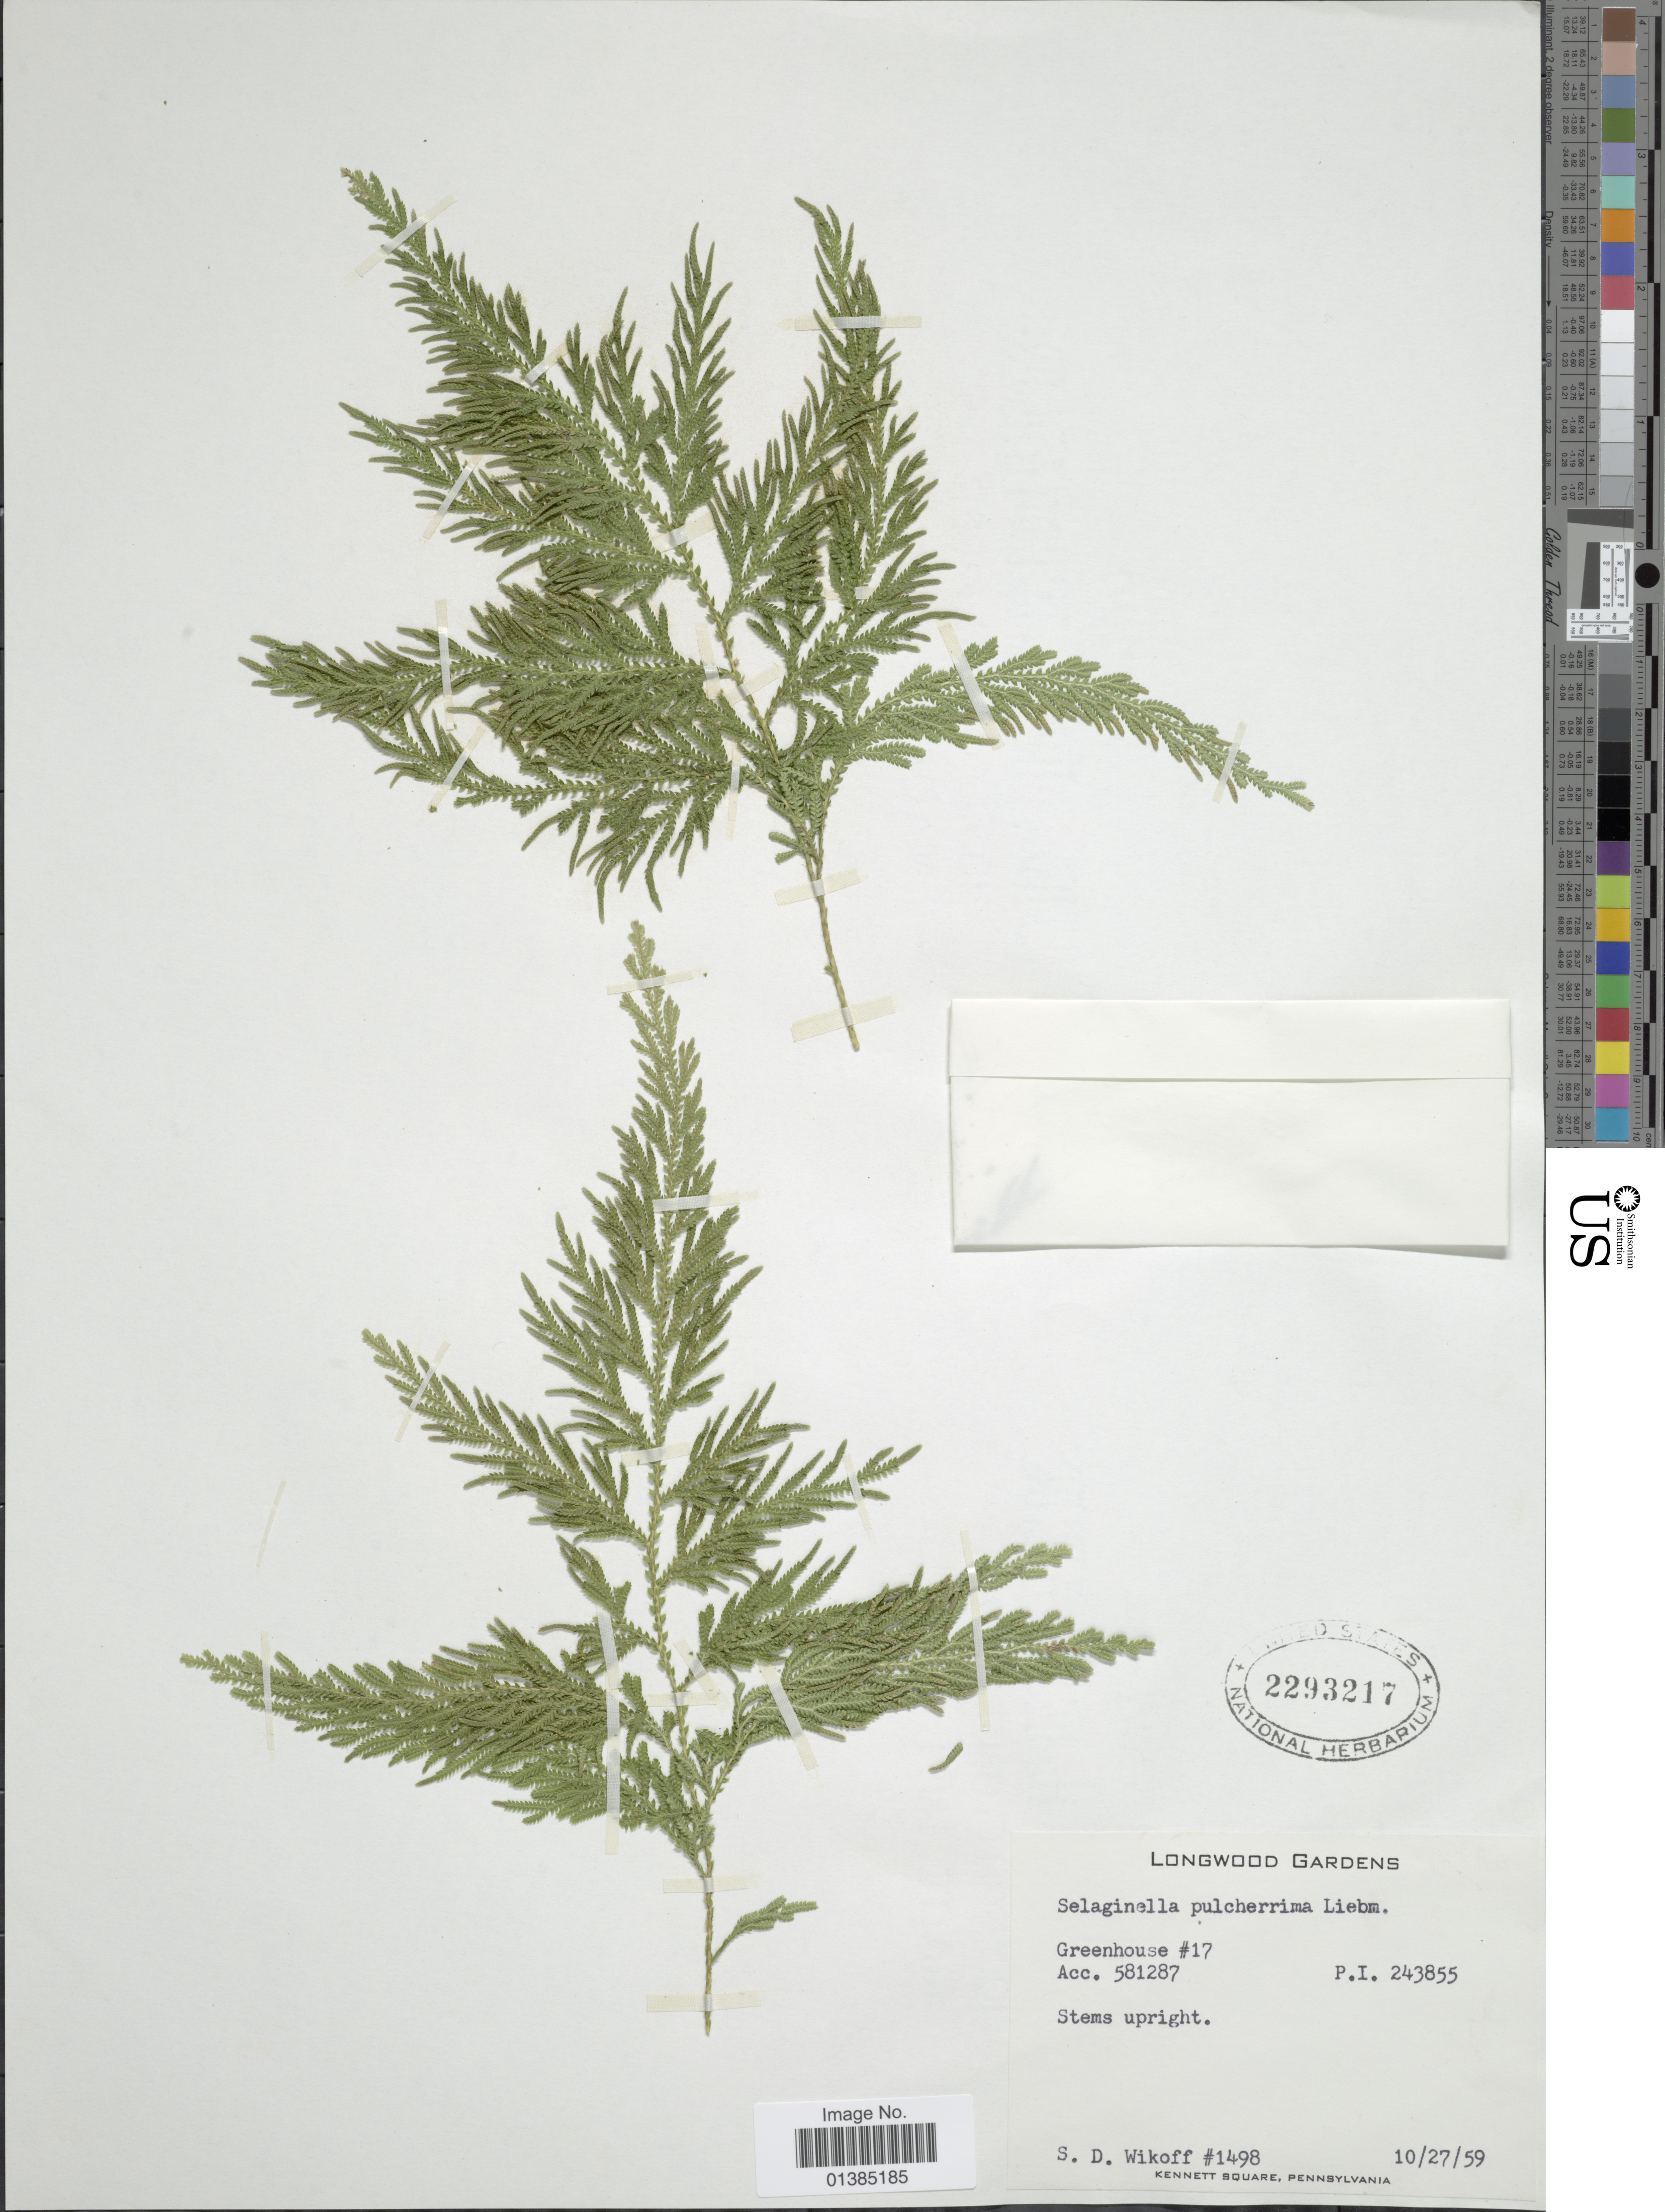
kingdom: Plantae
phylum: Tracheophyta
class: Lycopodiopsida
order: Selaginellales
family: Selaginellaceae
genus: Selaginella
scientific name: Selaginella pulcherrima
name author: Liebm.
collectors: S. Wikoff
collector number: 1498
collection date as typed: Transcribed d/m/y: 27/10/59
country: United States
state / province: Pennsylvania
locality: Greenhouse #17. Acc. 581287. P.I. 243855. Kennett Square.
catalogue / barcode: US 2293217